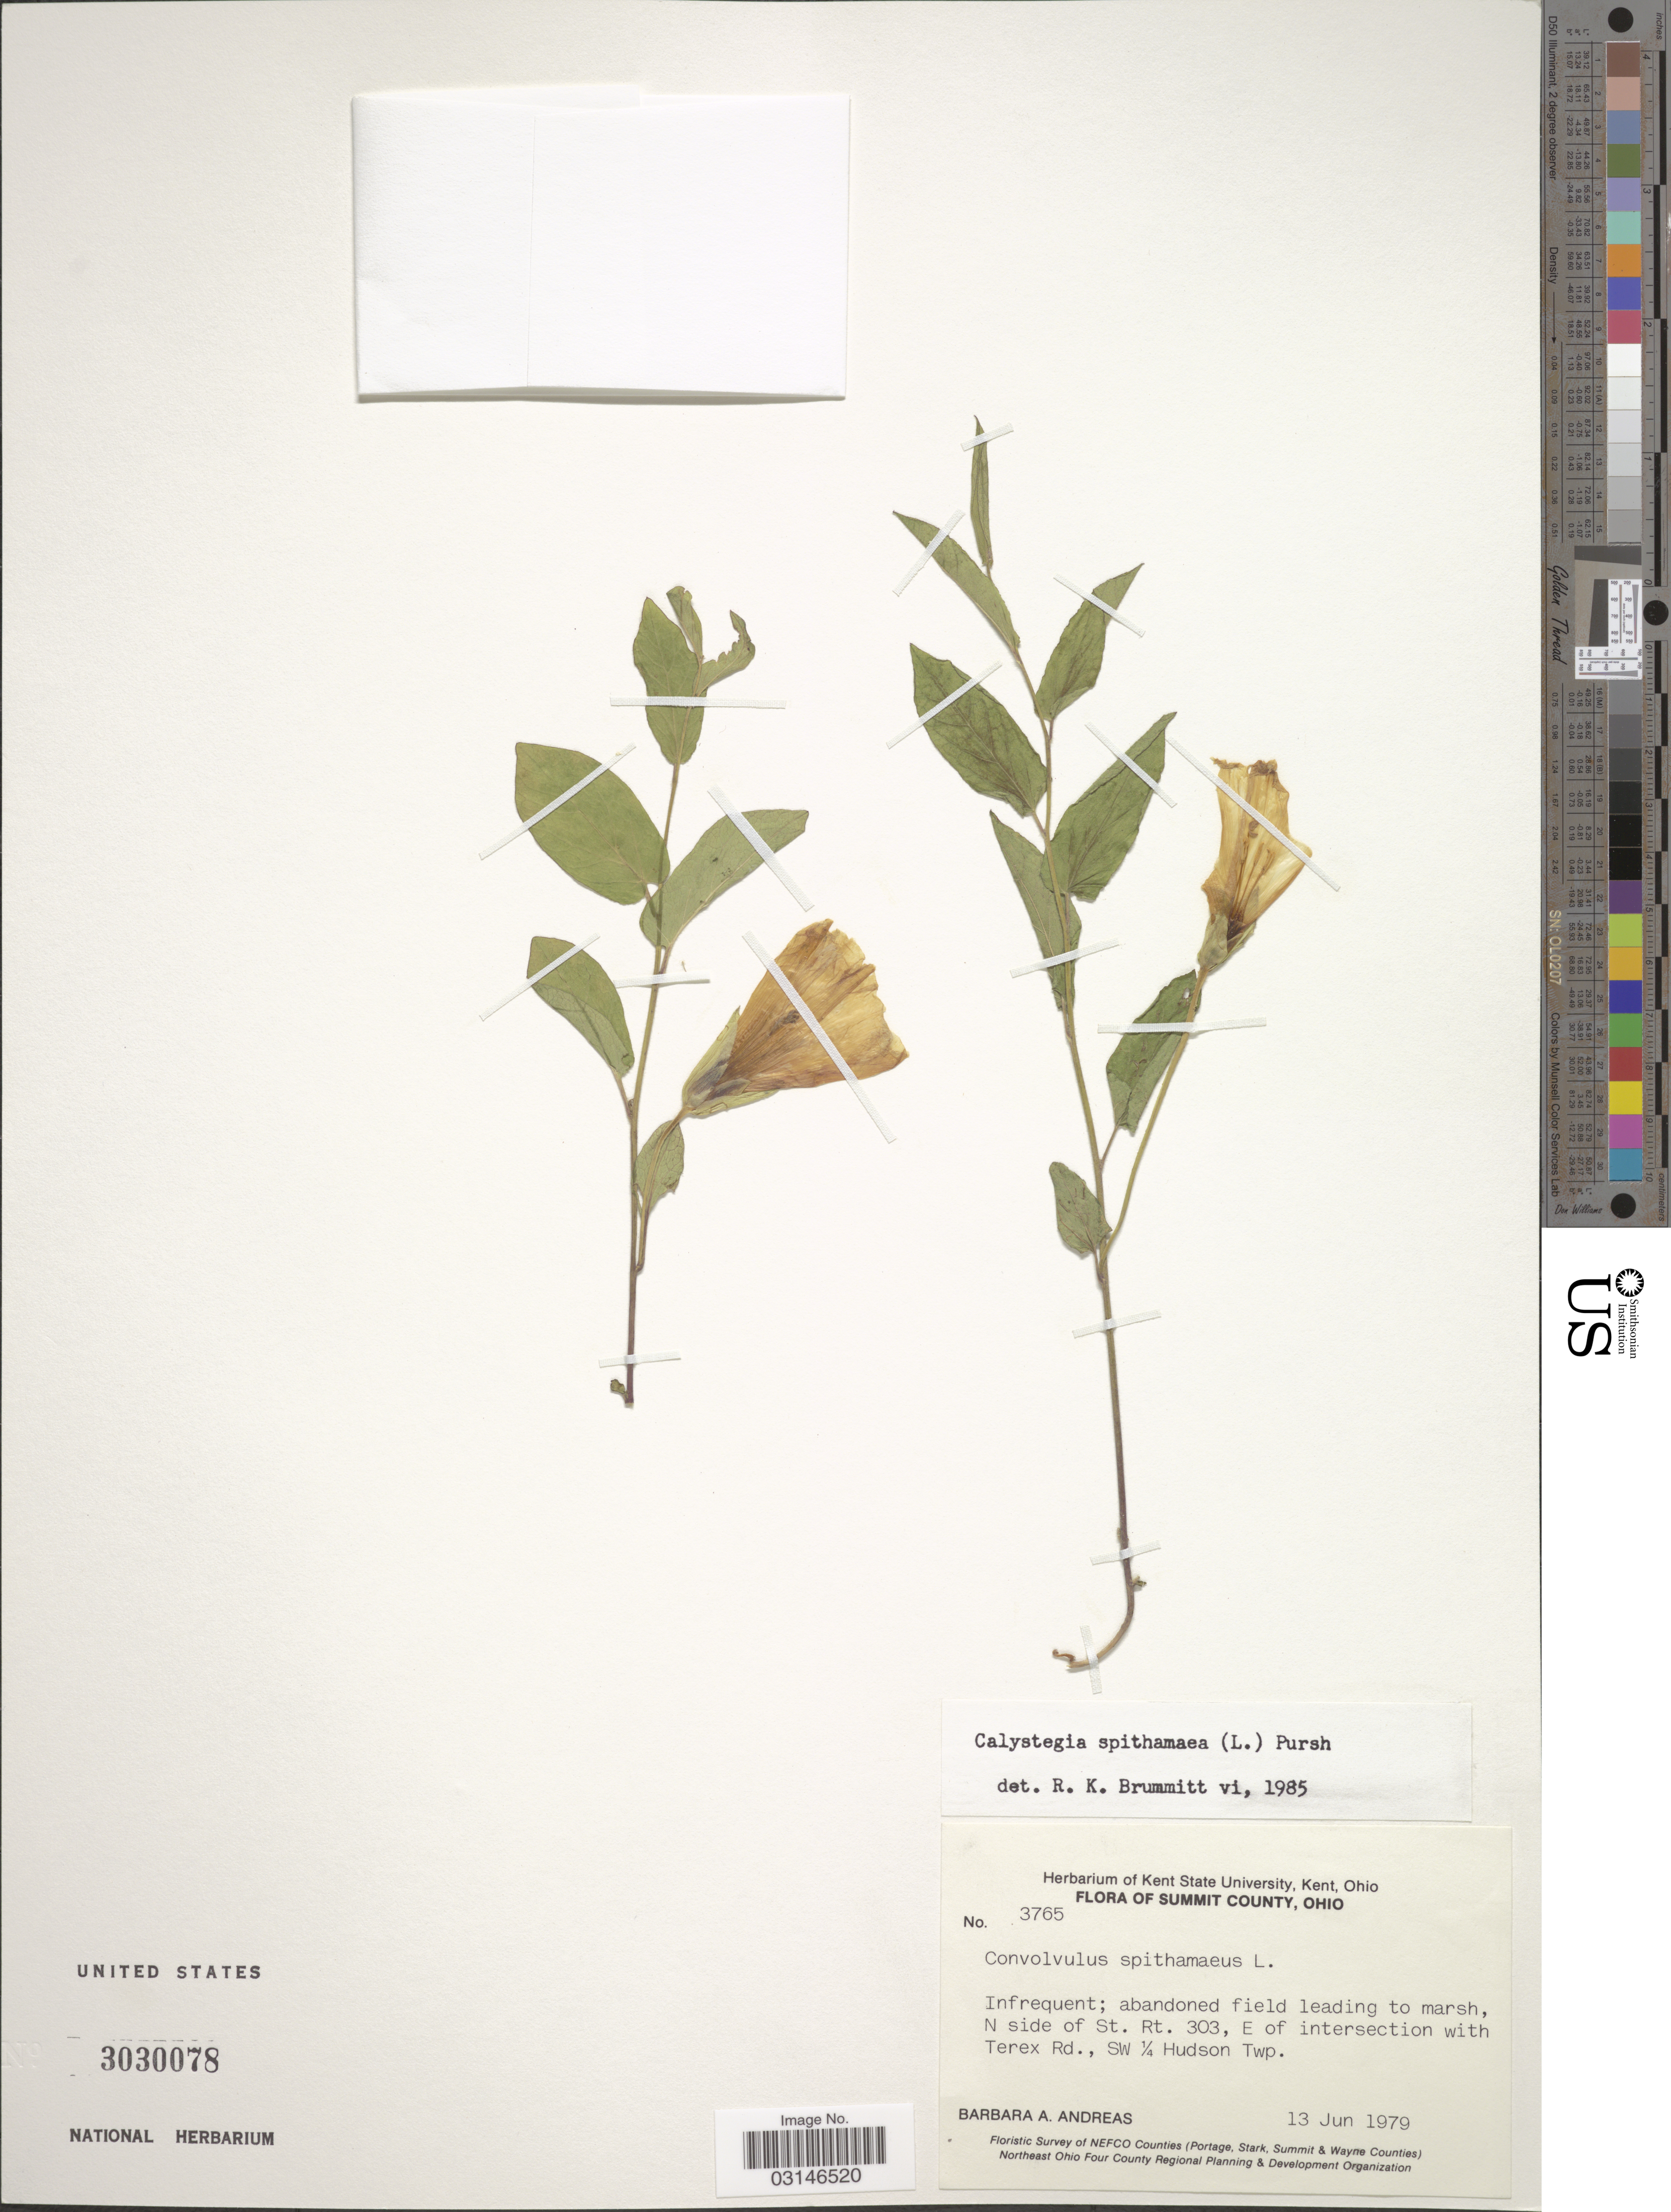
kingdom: Plantae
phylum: Tracheophyta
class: Magnoliopsida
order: Solanales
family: Convolvulaceae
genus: Calystegia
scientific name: Calystegia spithamaea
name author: (L.) Pursh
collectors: B. A. Andreas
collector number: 3765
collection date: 1979-06-13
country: United States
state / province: Ohio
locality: Summit County, N side of St. Rt. 303, E of intersection with Terex Rd., SW ¼ Hudson Twp.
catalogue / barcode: US 3030078